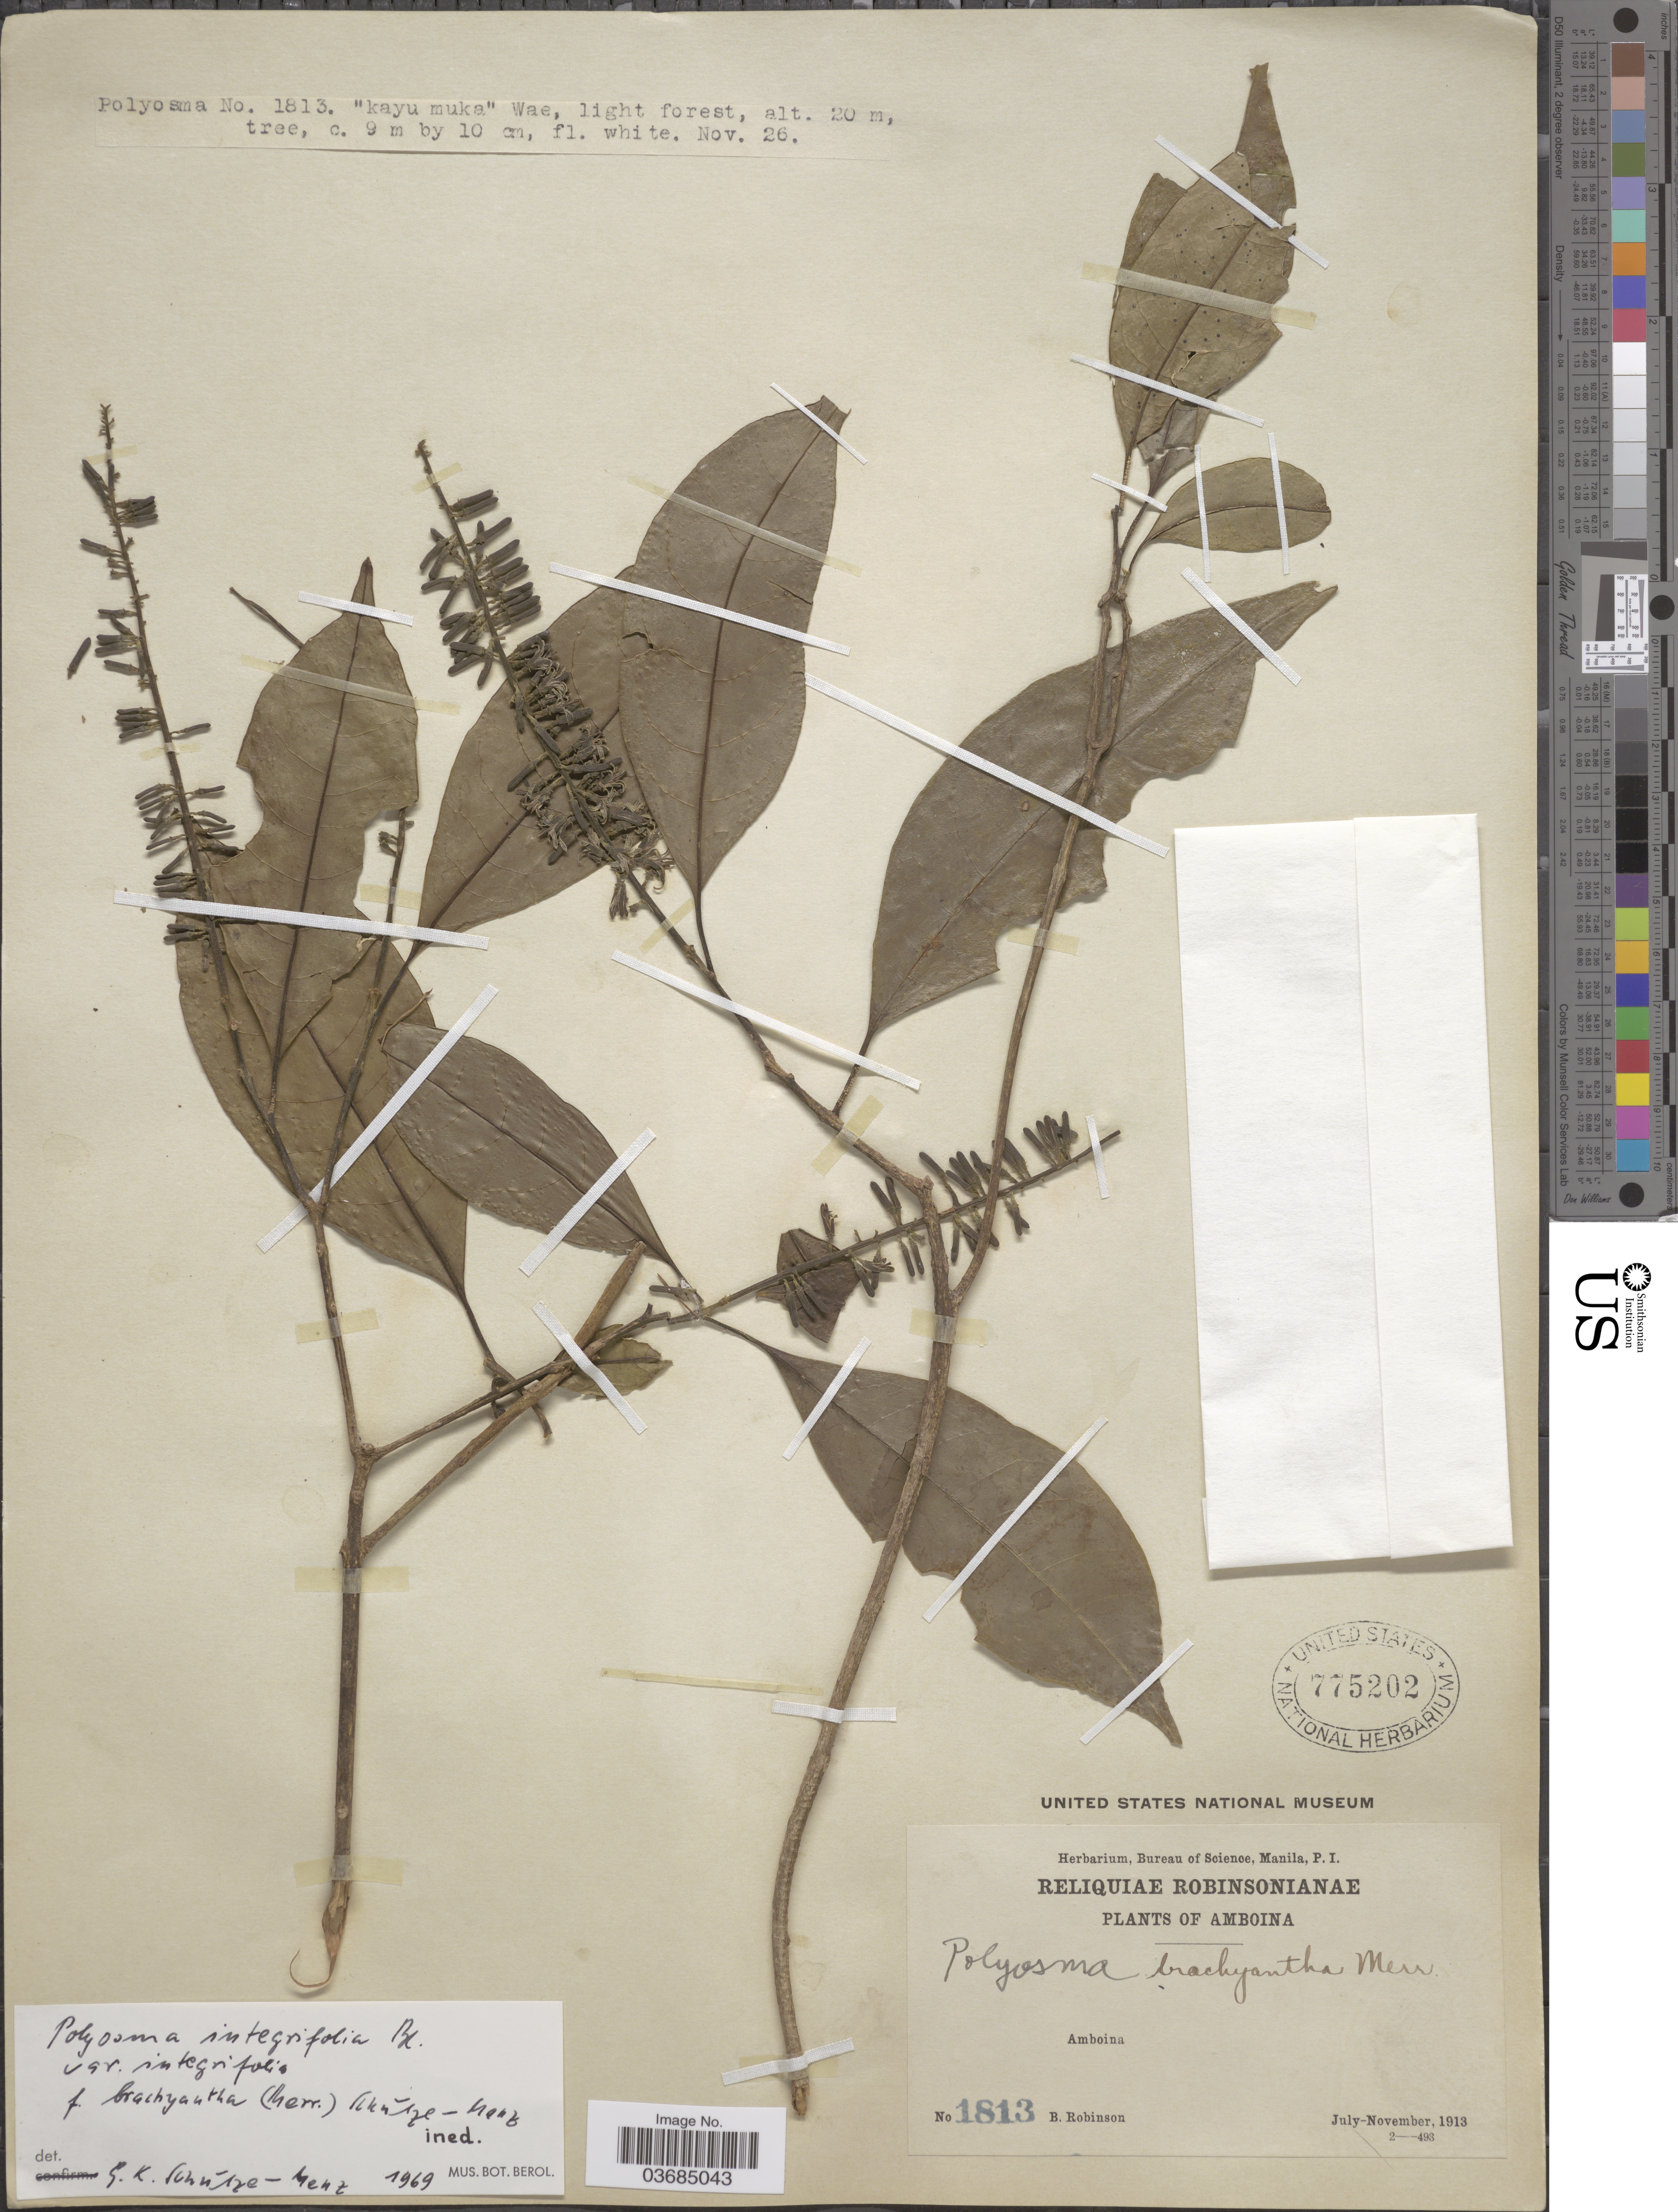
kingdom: Plantae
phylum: Tracheophyta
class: Magnoliopsida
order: Escalloniales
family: Escalloniaceae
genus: Polyosma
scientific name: Polyosma integrifolia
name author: Blume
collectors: B. Robinson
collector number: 1813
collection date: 1913-11-26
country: Indonesia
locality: Amboina.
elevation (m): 20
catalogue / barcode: US 775202